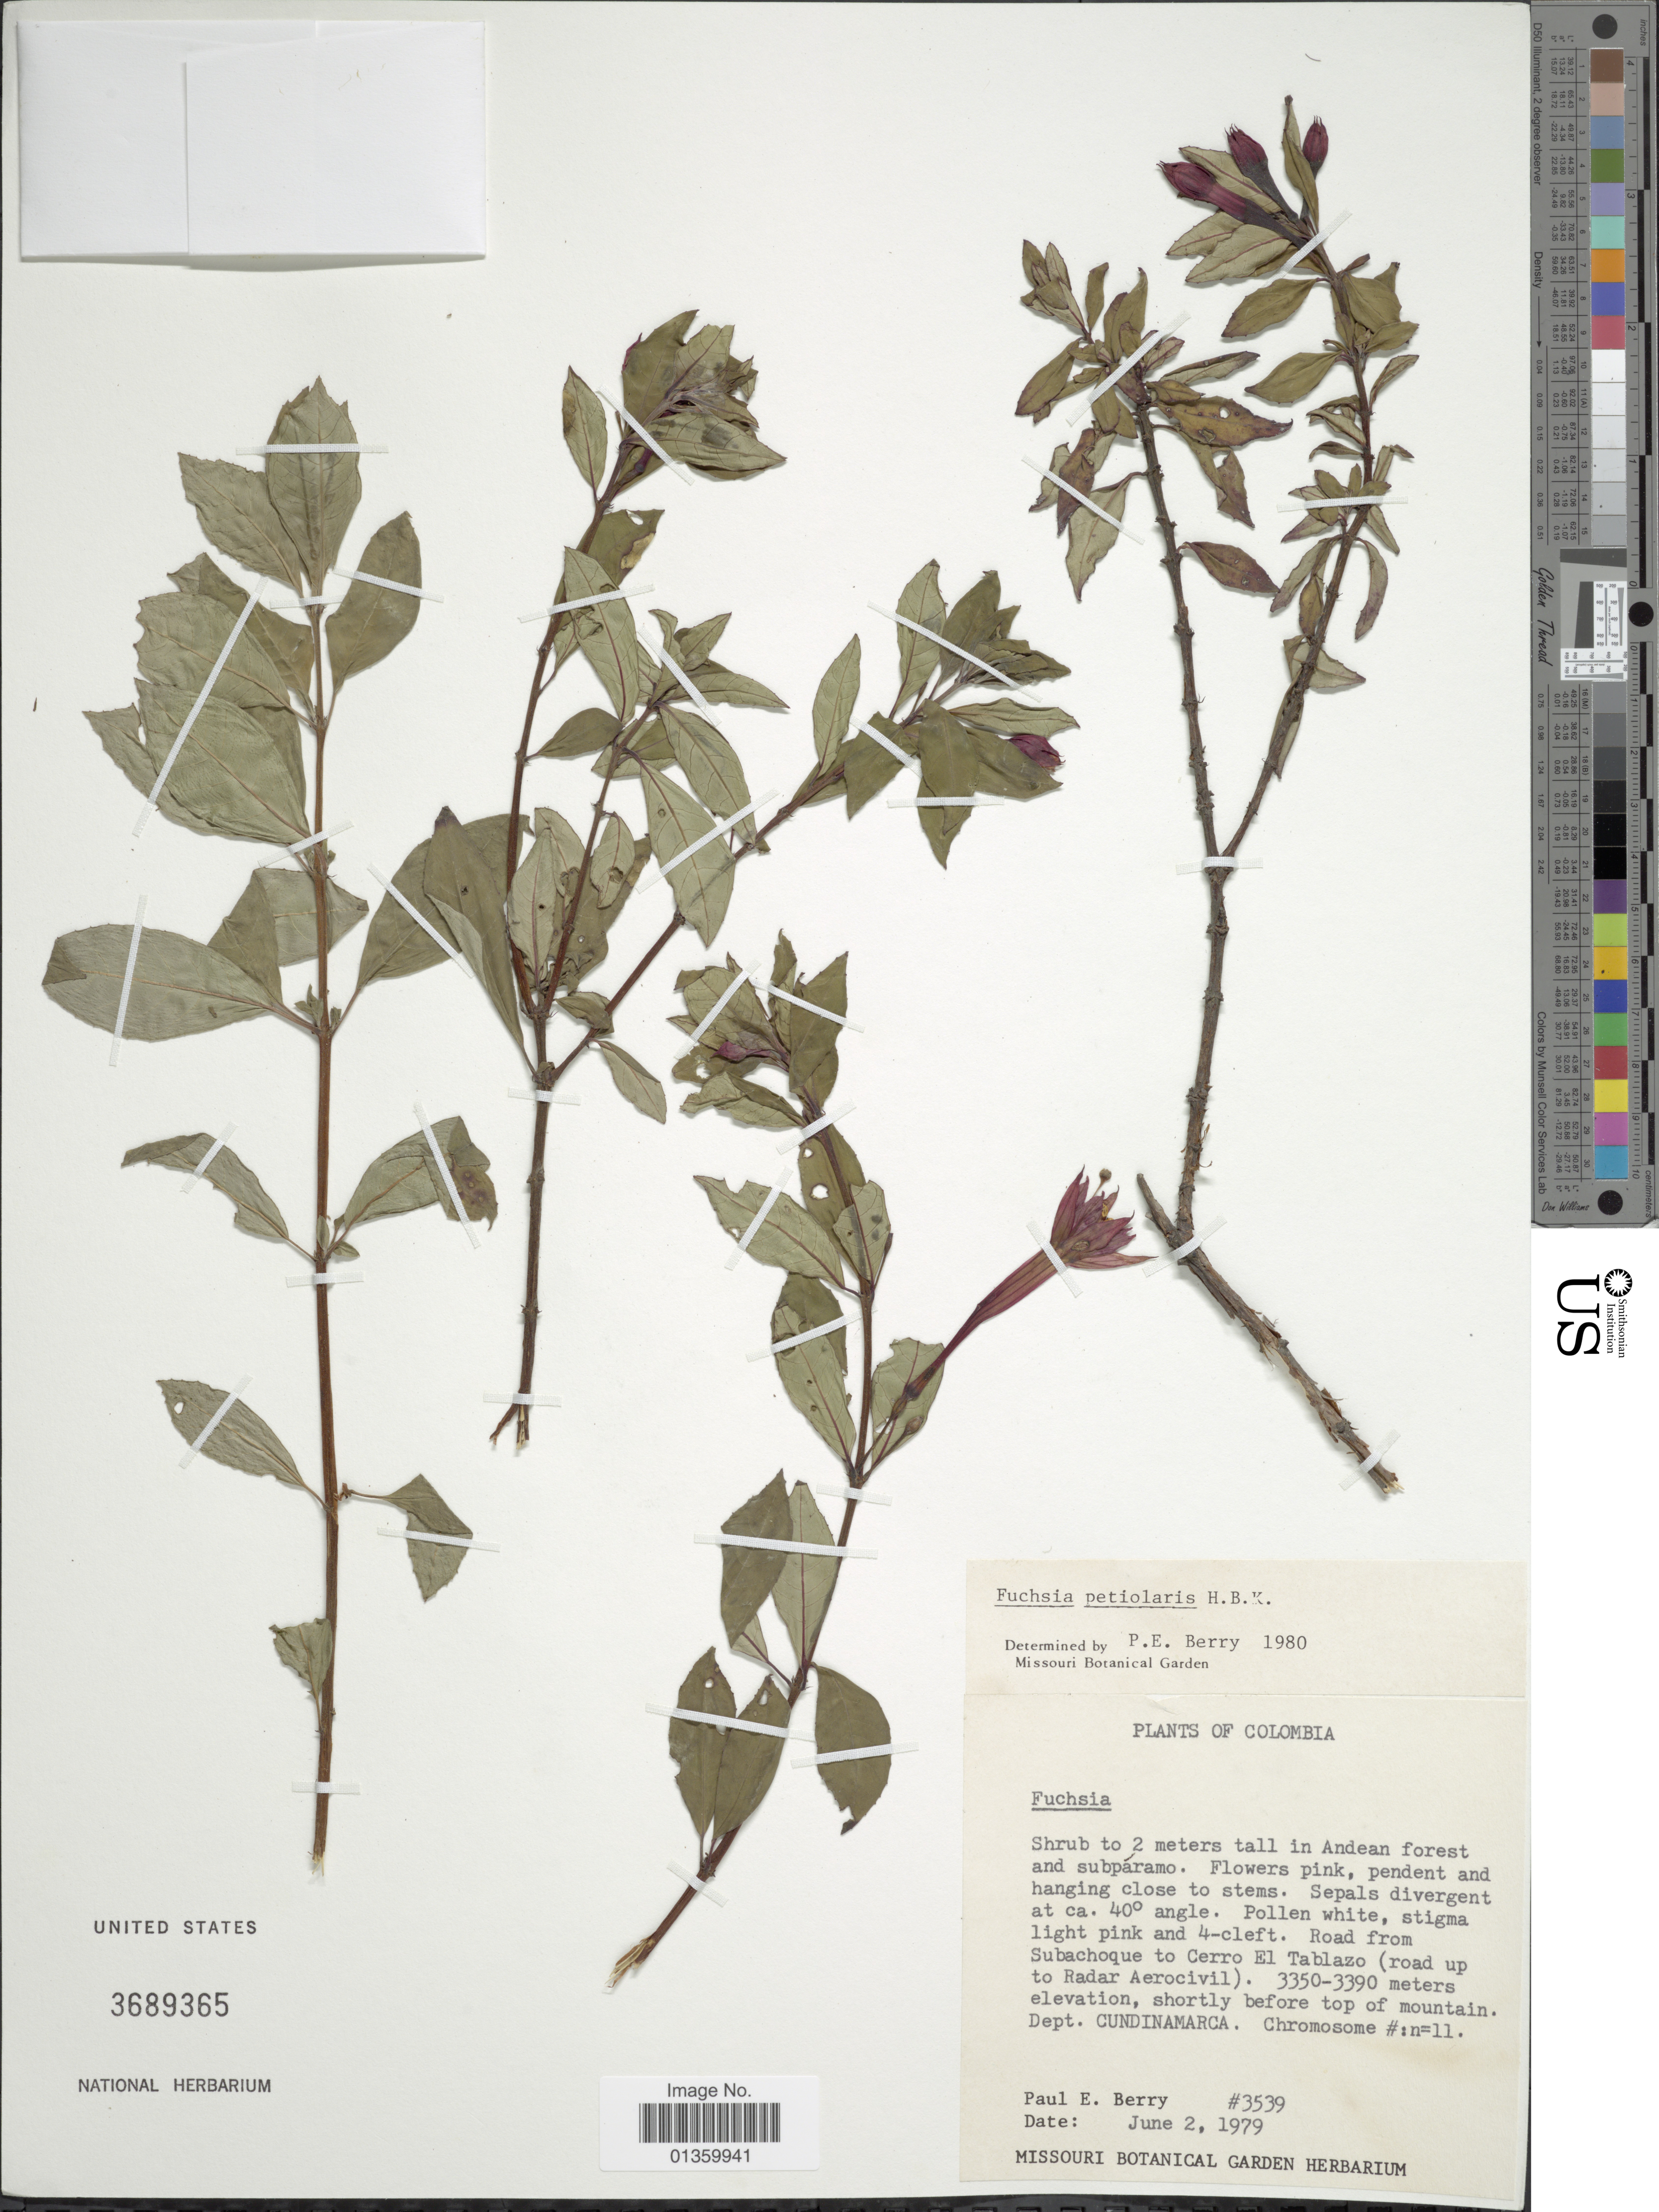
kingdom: Plantae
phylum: Tracheophyta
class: Magnoliopsida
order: Myrtales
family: Onagraceae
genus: Fuchsia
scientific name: Fuchsia petiolaris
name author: Kunth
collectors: P. E. Berry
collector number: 3539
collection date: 1979-06-02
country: Colombia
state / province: Cundinamarca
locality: Road from Subachoque to Cerro El Tablazo (road up to Radar Aerocivil)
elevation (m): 3350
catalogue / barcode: US 3689365